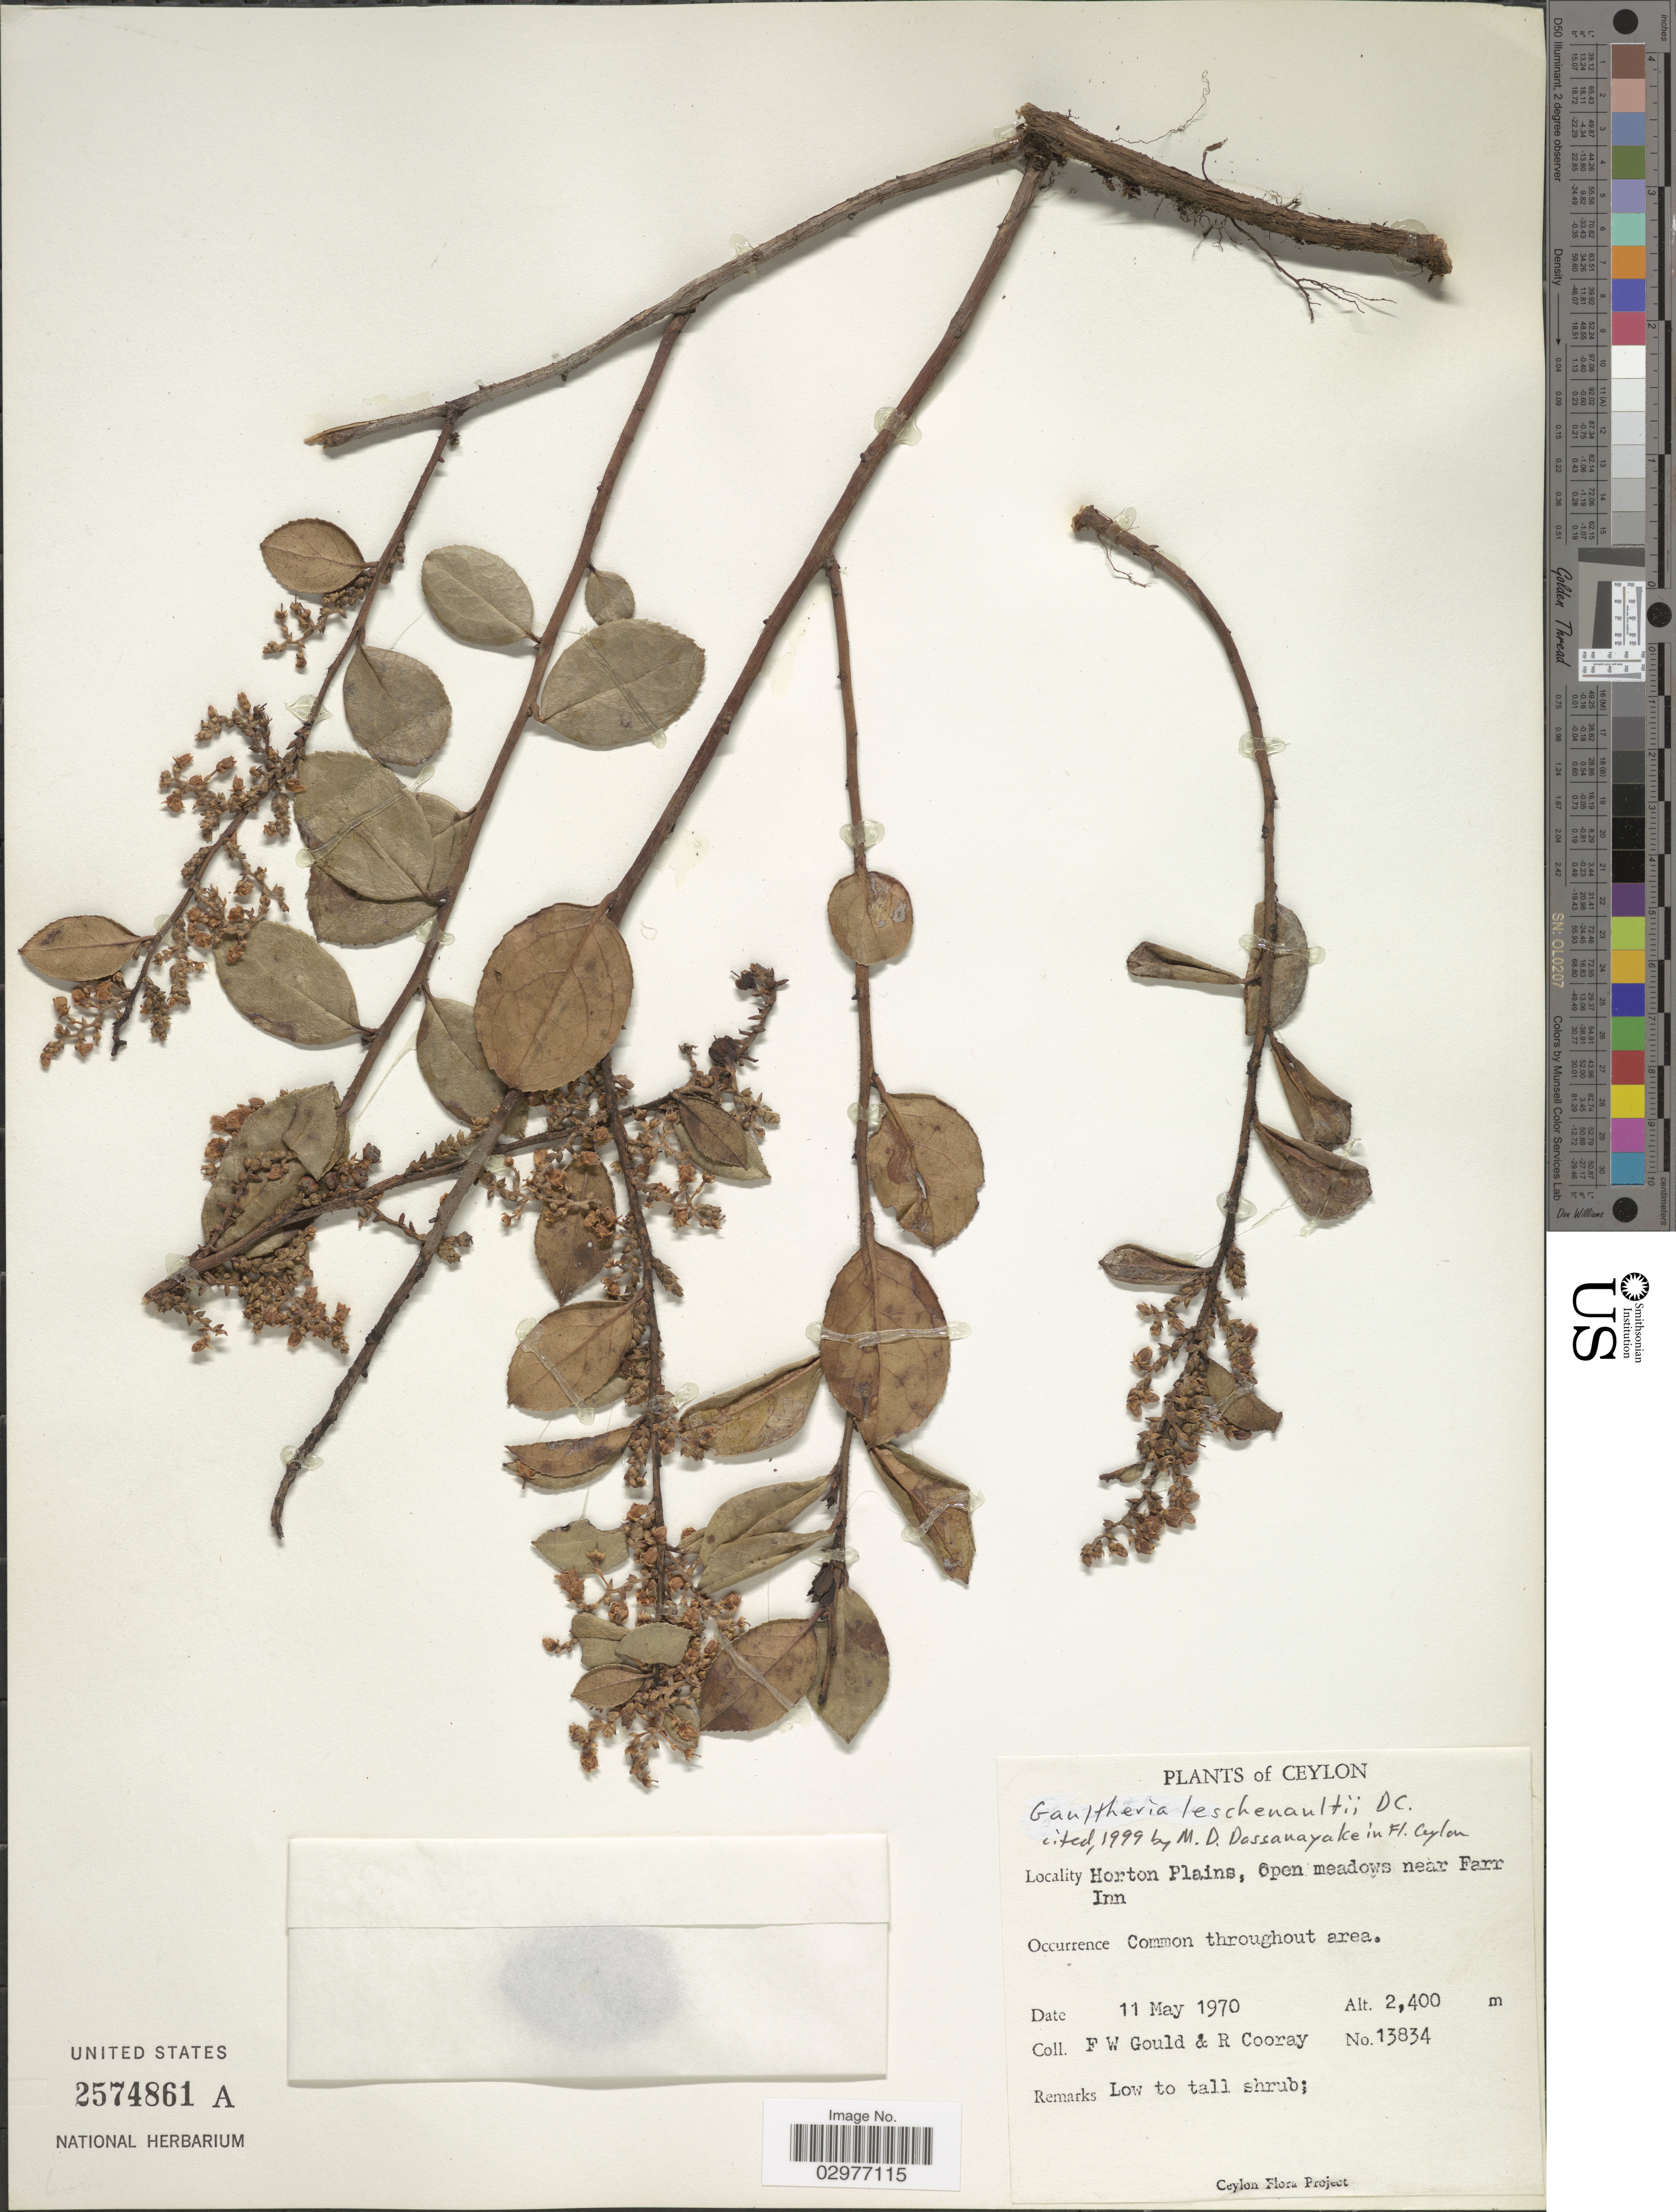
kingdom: Plantae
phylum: Tracheophyta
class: Magnoliopsida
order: Ericales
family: Ericaceae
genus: Gaultheria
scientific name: Gaultheria leschenaultii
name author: DC.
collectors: F. W. Gould & R. Cooray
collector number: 13834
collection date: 1970-05-11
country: Sri Lanka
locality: Ceylon. Horton Plains, open meadows near Far Inn.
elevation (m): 2400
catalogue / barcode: US 2574861A